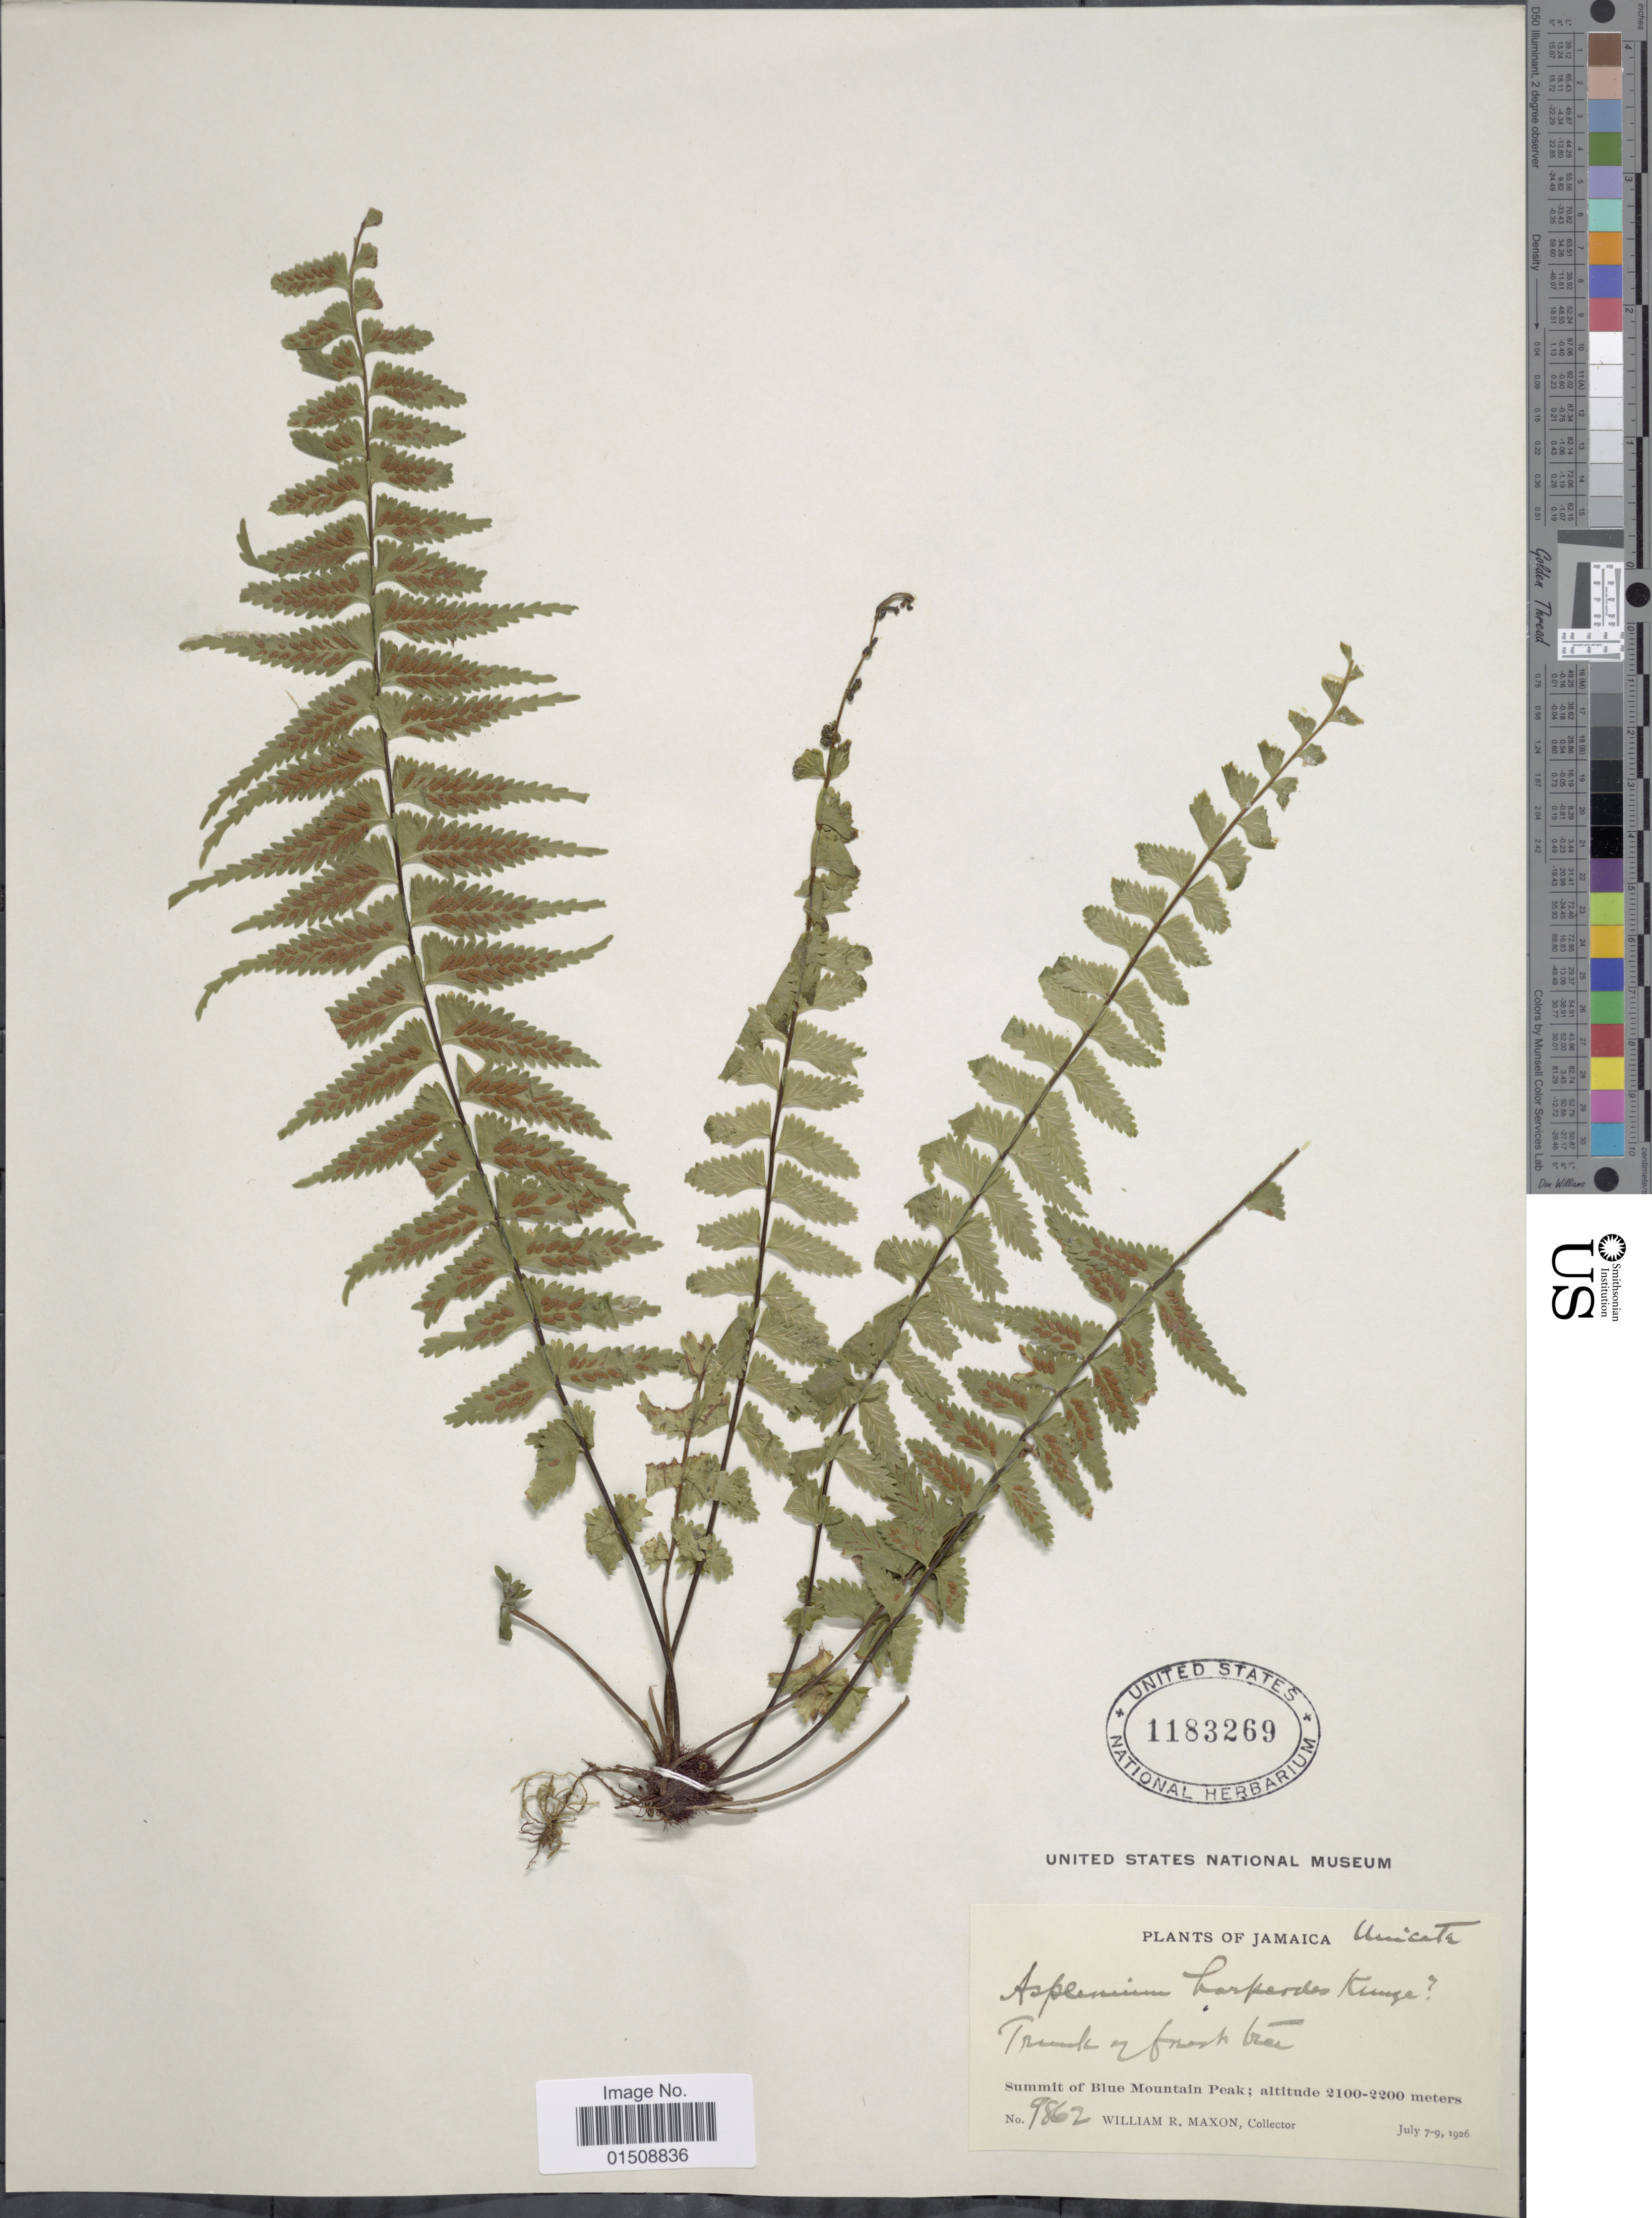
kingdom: Plantae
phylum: Tracheophyta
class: Polypodiopsida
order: Polypodiales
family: Aspleniaceae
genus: Asplenium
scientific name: Asplenium harpeodes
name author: Kunze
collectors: W. R. Maxon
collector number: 9862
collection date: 1926-07-07/1926-07-09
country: Jamaica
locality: Jamaica Unicata. Summit of Blue Mountain Peak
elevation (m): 2100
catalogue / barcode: US 1183269